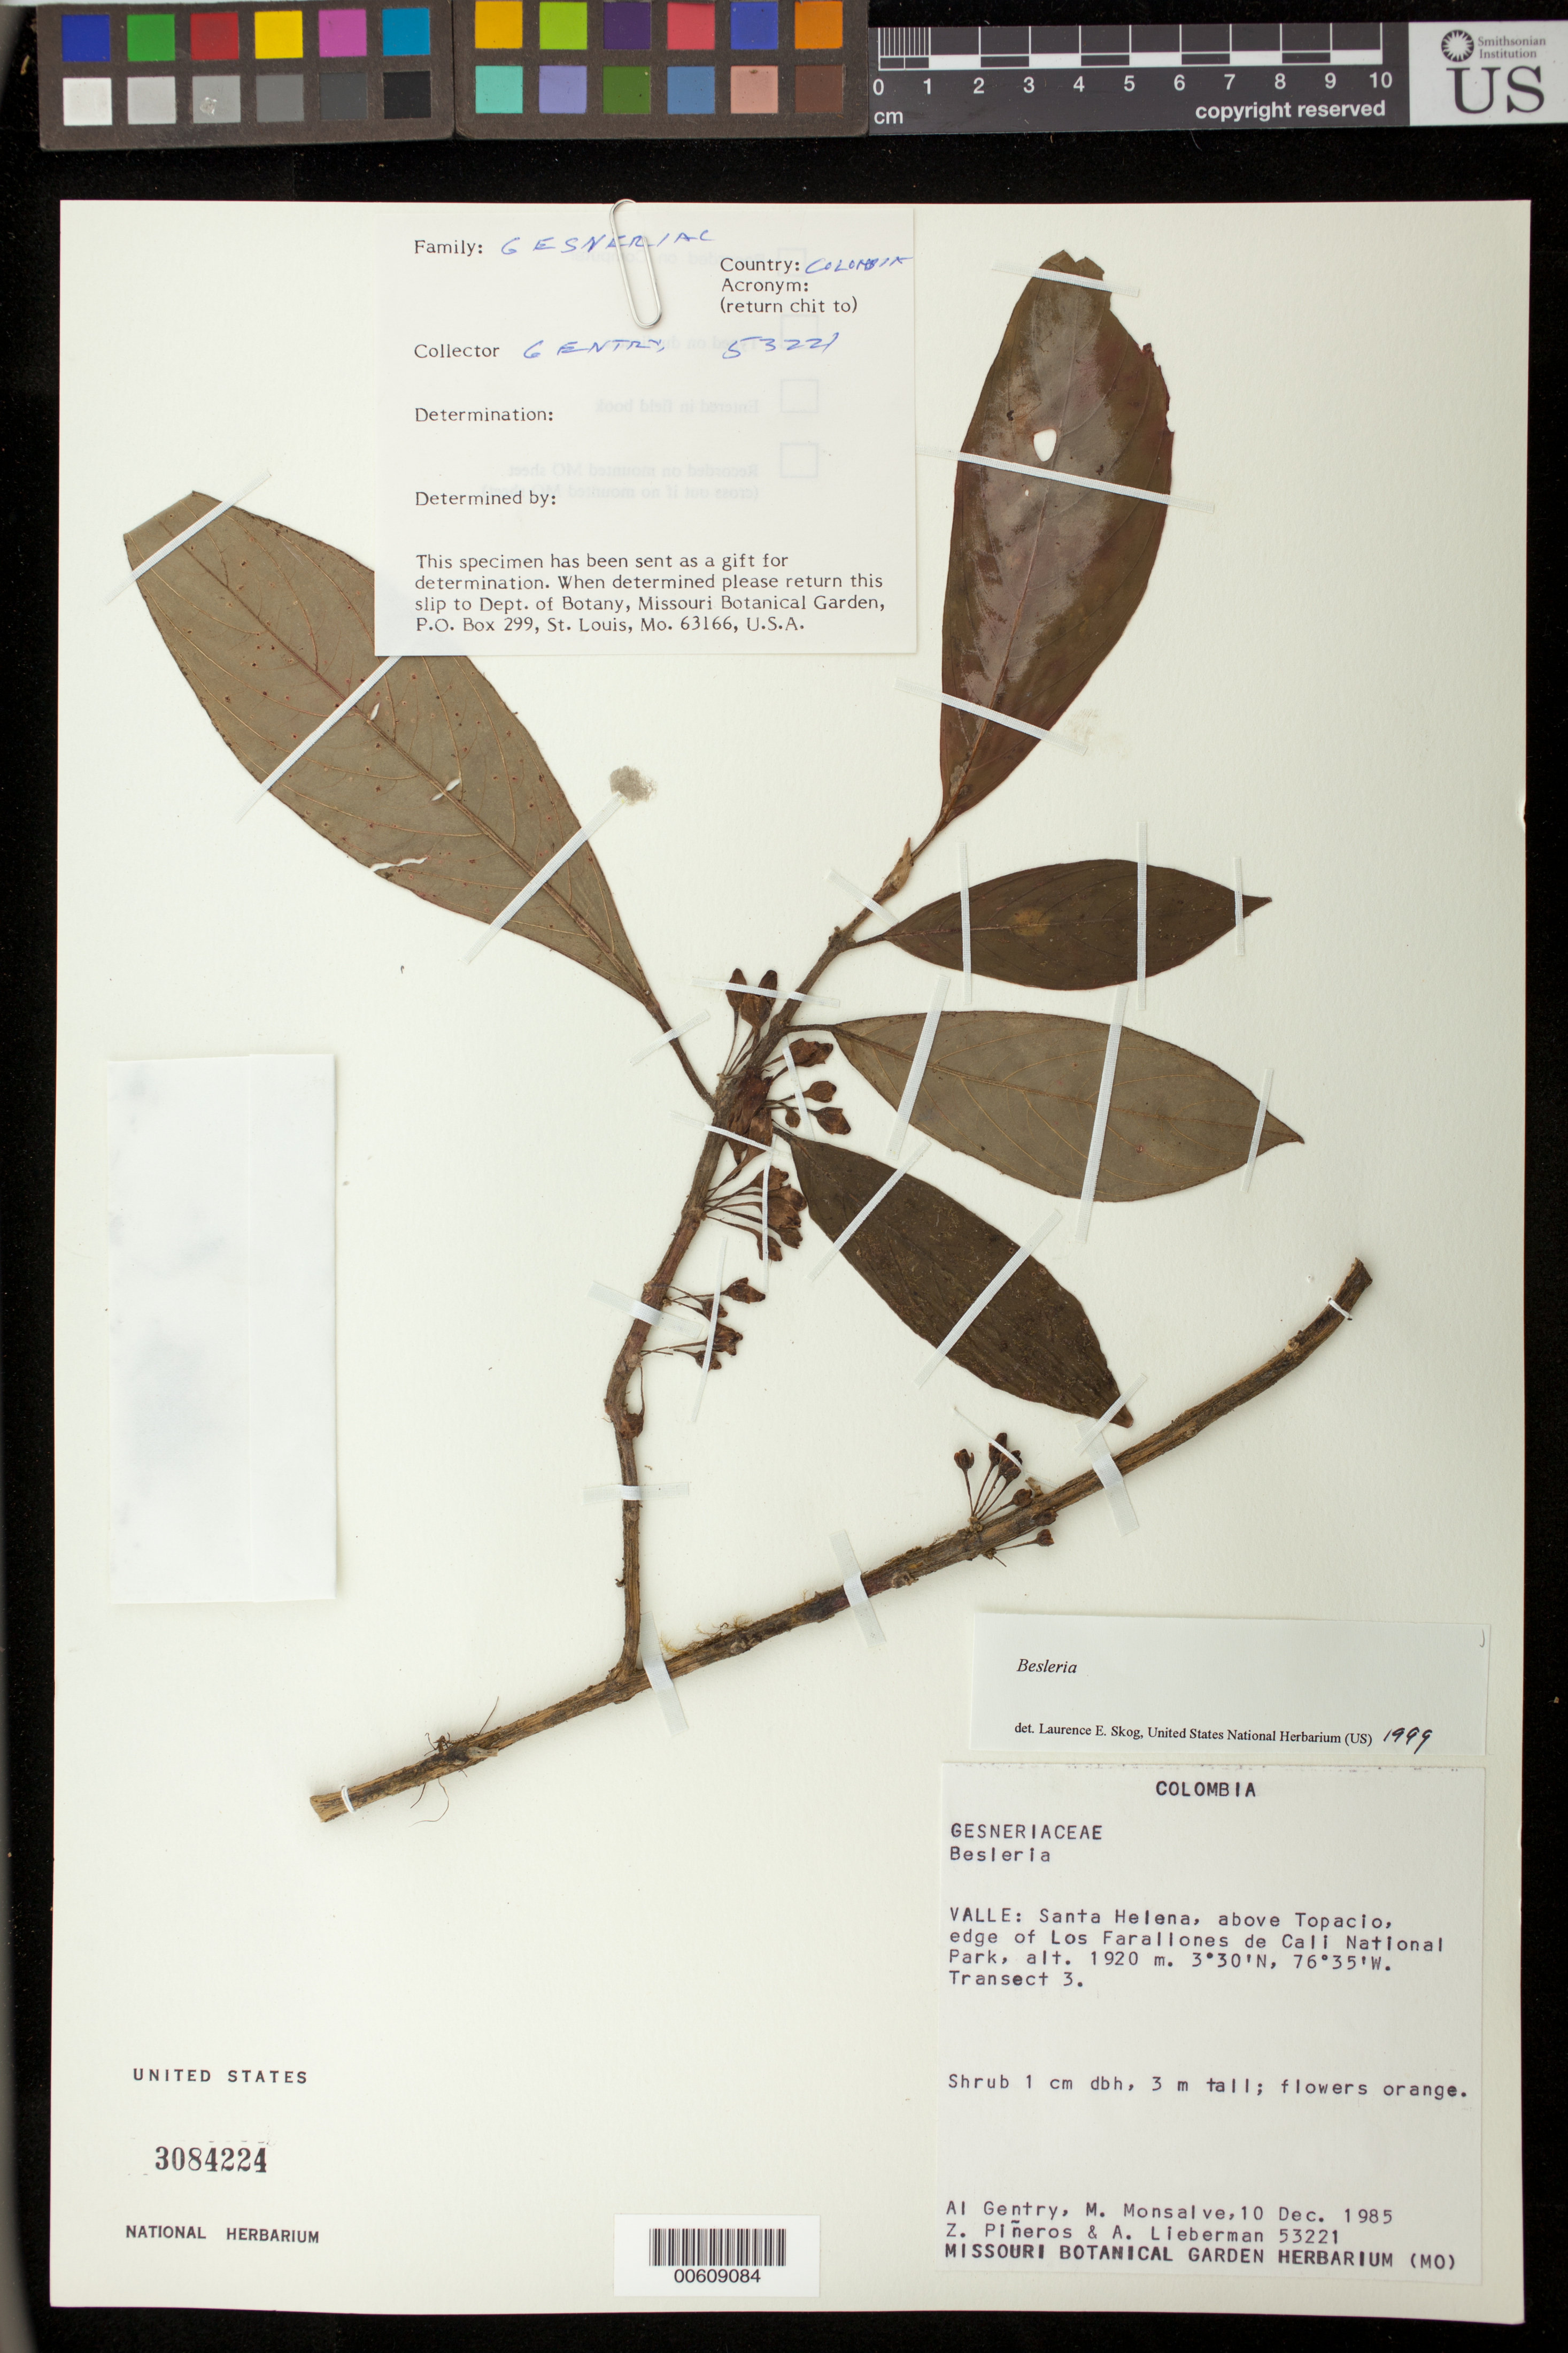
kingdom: Plantae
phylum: Tracheophyta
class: Magnoliopsida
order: Lamiales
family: Gesneriaceae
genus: Besleria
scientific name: Besleria sp.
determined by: Skog, Laurence E.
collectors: A. H. Gentry, M. Monsalve, Z. Piñeros & A. Lieberman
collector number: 53221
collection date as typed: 10 Dec 1985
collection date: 1985-12-10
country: Colombia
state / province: Valle del Cauca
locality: Santa Helena, above Topacio, edge of Los Farallones de Cali National Park, Transect 3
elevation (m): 1920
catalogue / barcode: US 3084224